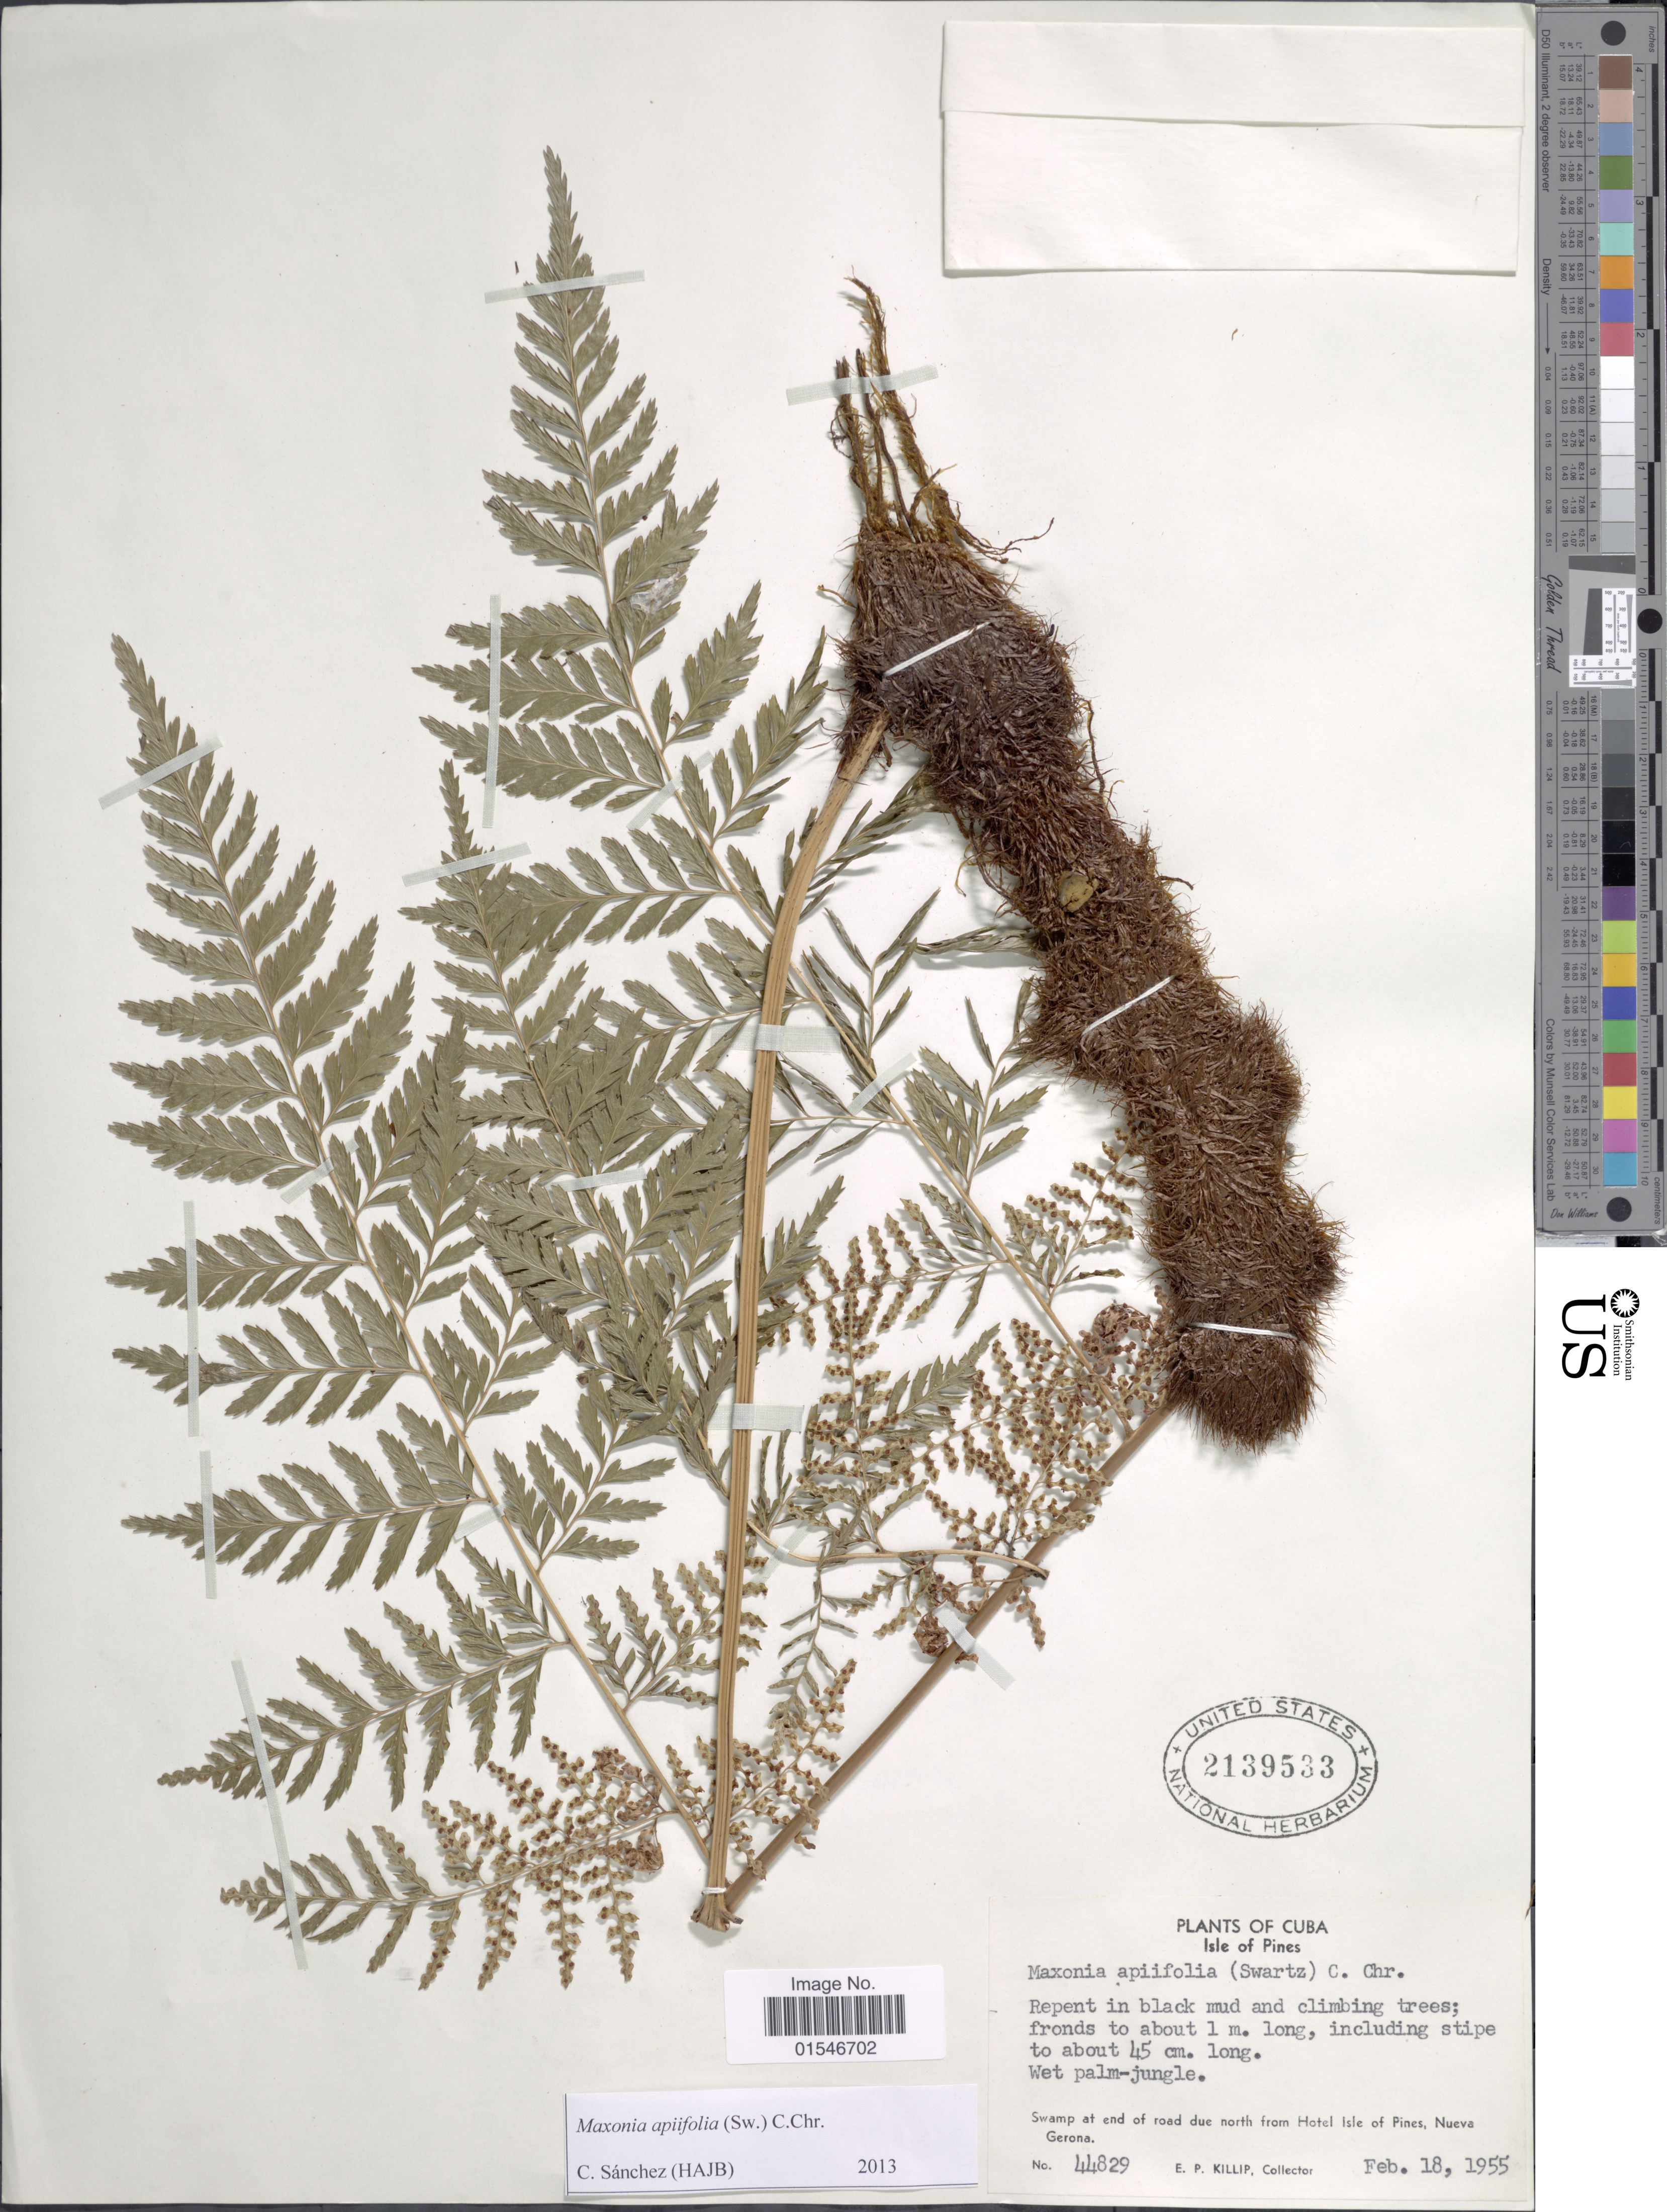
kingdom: Plantae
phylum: Tracheophyta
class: Polypodiopsida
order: Polypodiales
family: Dryopteridaceae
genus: Maxonia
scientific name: Maxonia apiifolia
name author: (Sw.) C. Chr.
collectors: E. P. Killip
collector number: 44829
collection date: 1955-02-18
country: Cuba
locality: Isle of Pines. Swamp at end of road due north from Hotel Isle of Pines, Nueve Gerona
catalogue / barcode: US 2139533